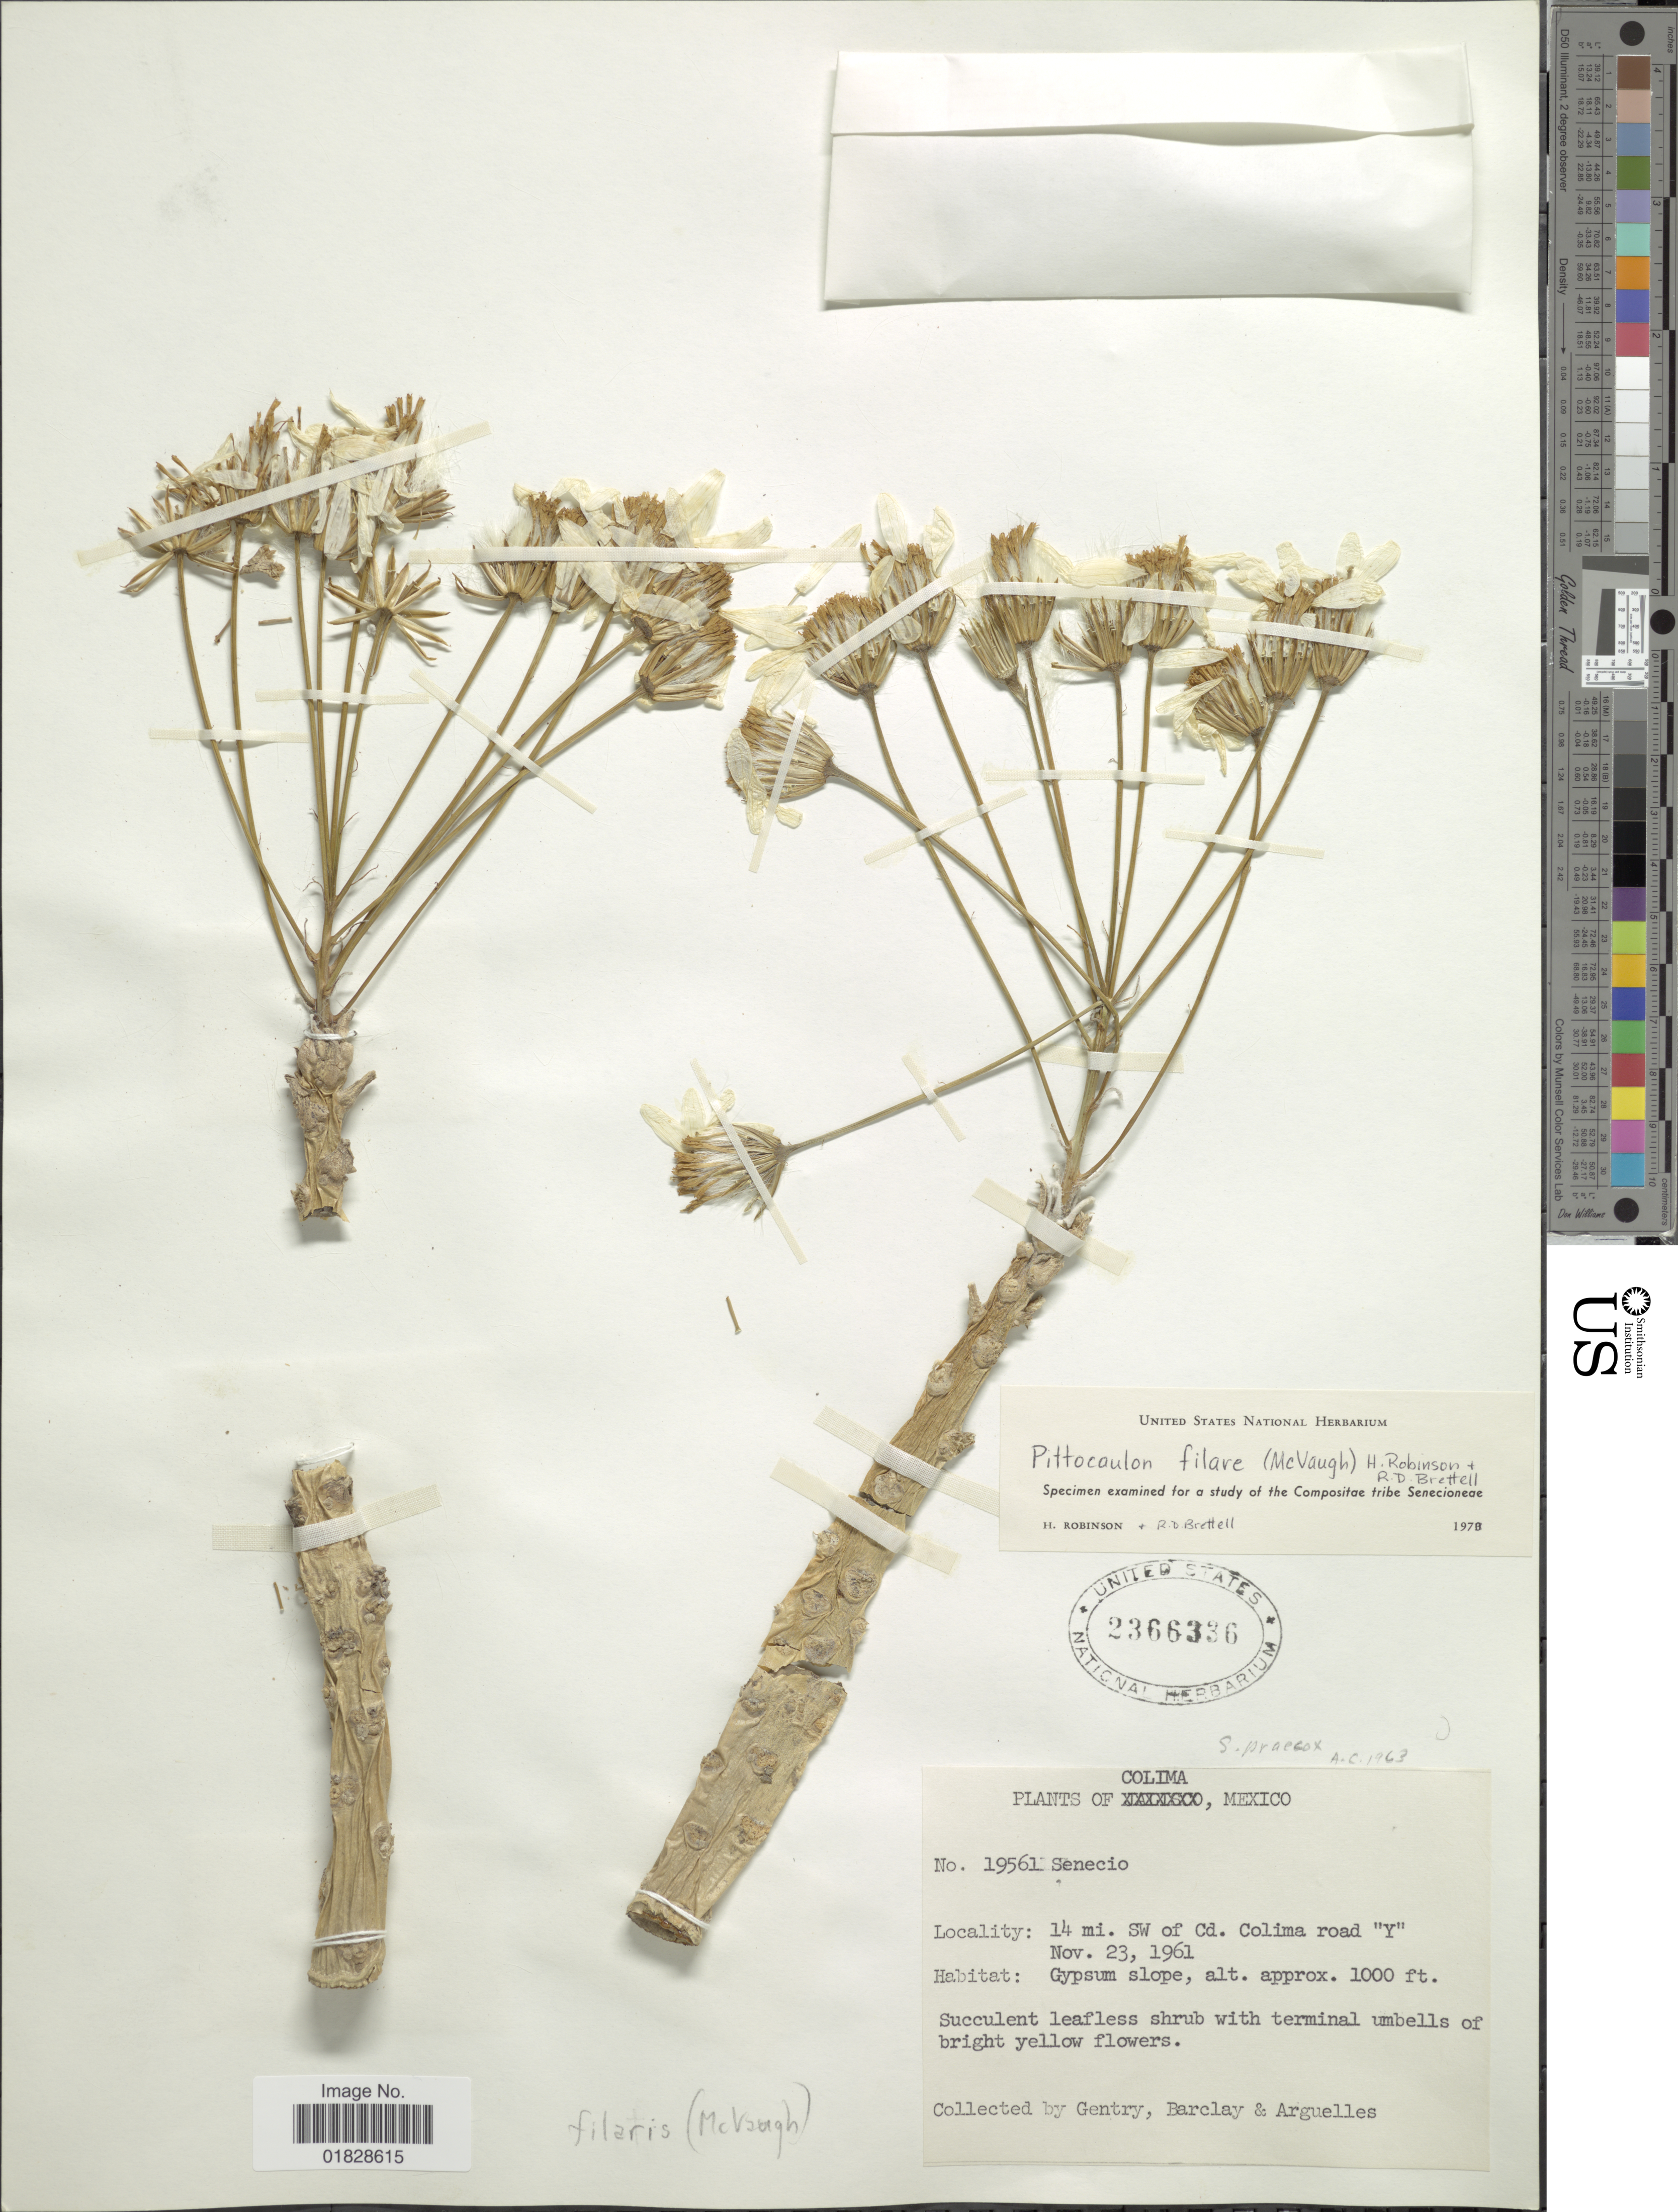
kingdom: Plantae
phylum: Tracheophyta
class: Magnoliopsida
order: Asterales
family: Asteraceae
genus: Pittocaulon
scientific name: Pittocaulon filare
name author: (McVaugh) H. Rob. & Brettell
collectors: Gentry, --, -- Barclay & Arguelles, --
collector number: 19561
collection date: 1961-11-23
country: Mexico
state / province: Colima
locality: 14 mi. SW of Cd. Colima road "Y"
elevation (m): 305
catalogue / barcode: US 2366336